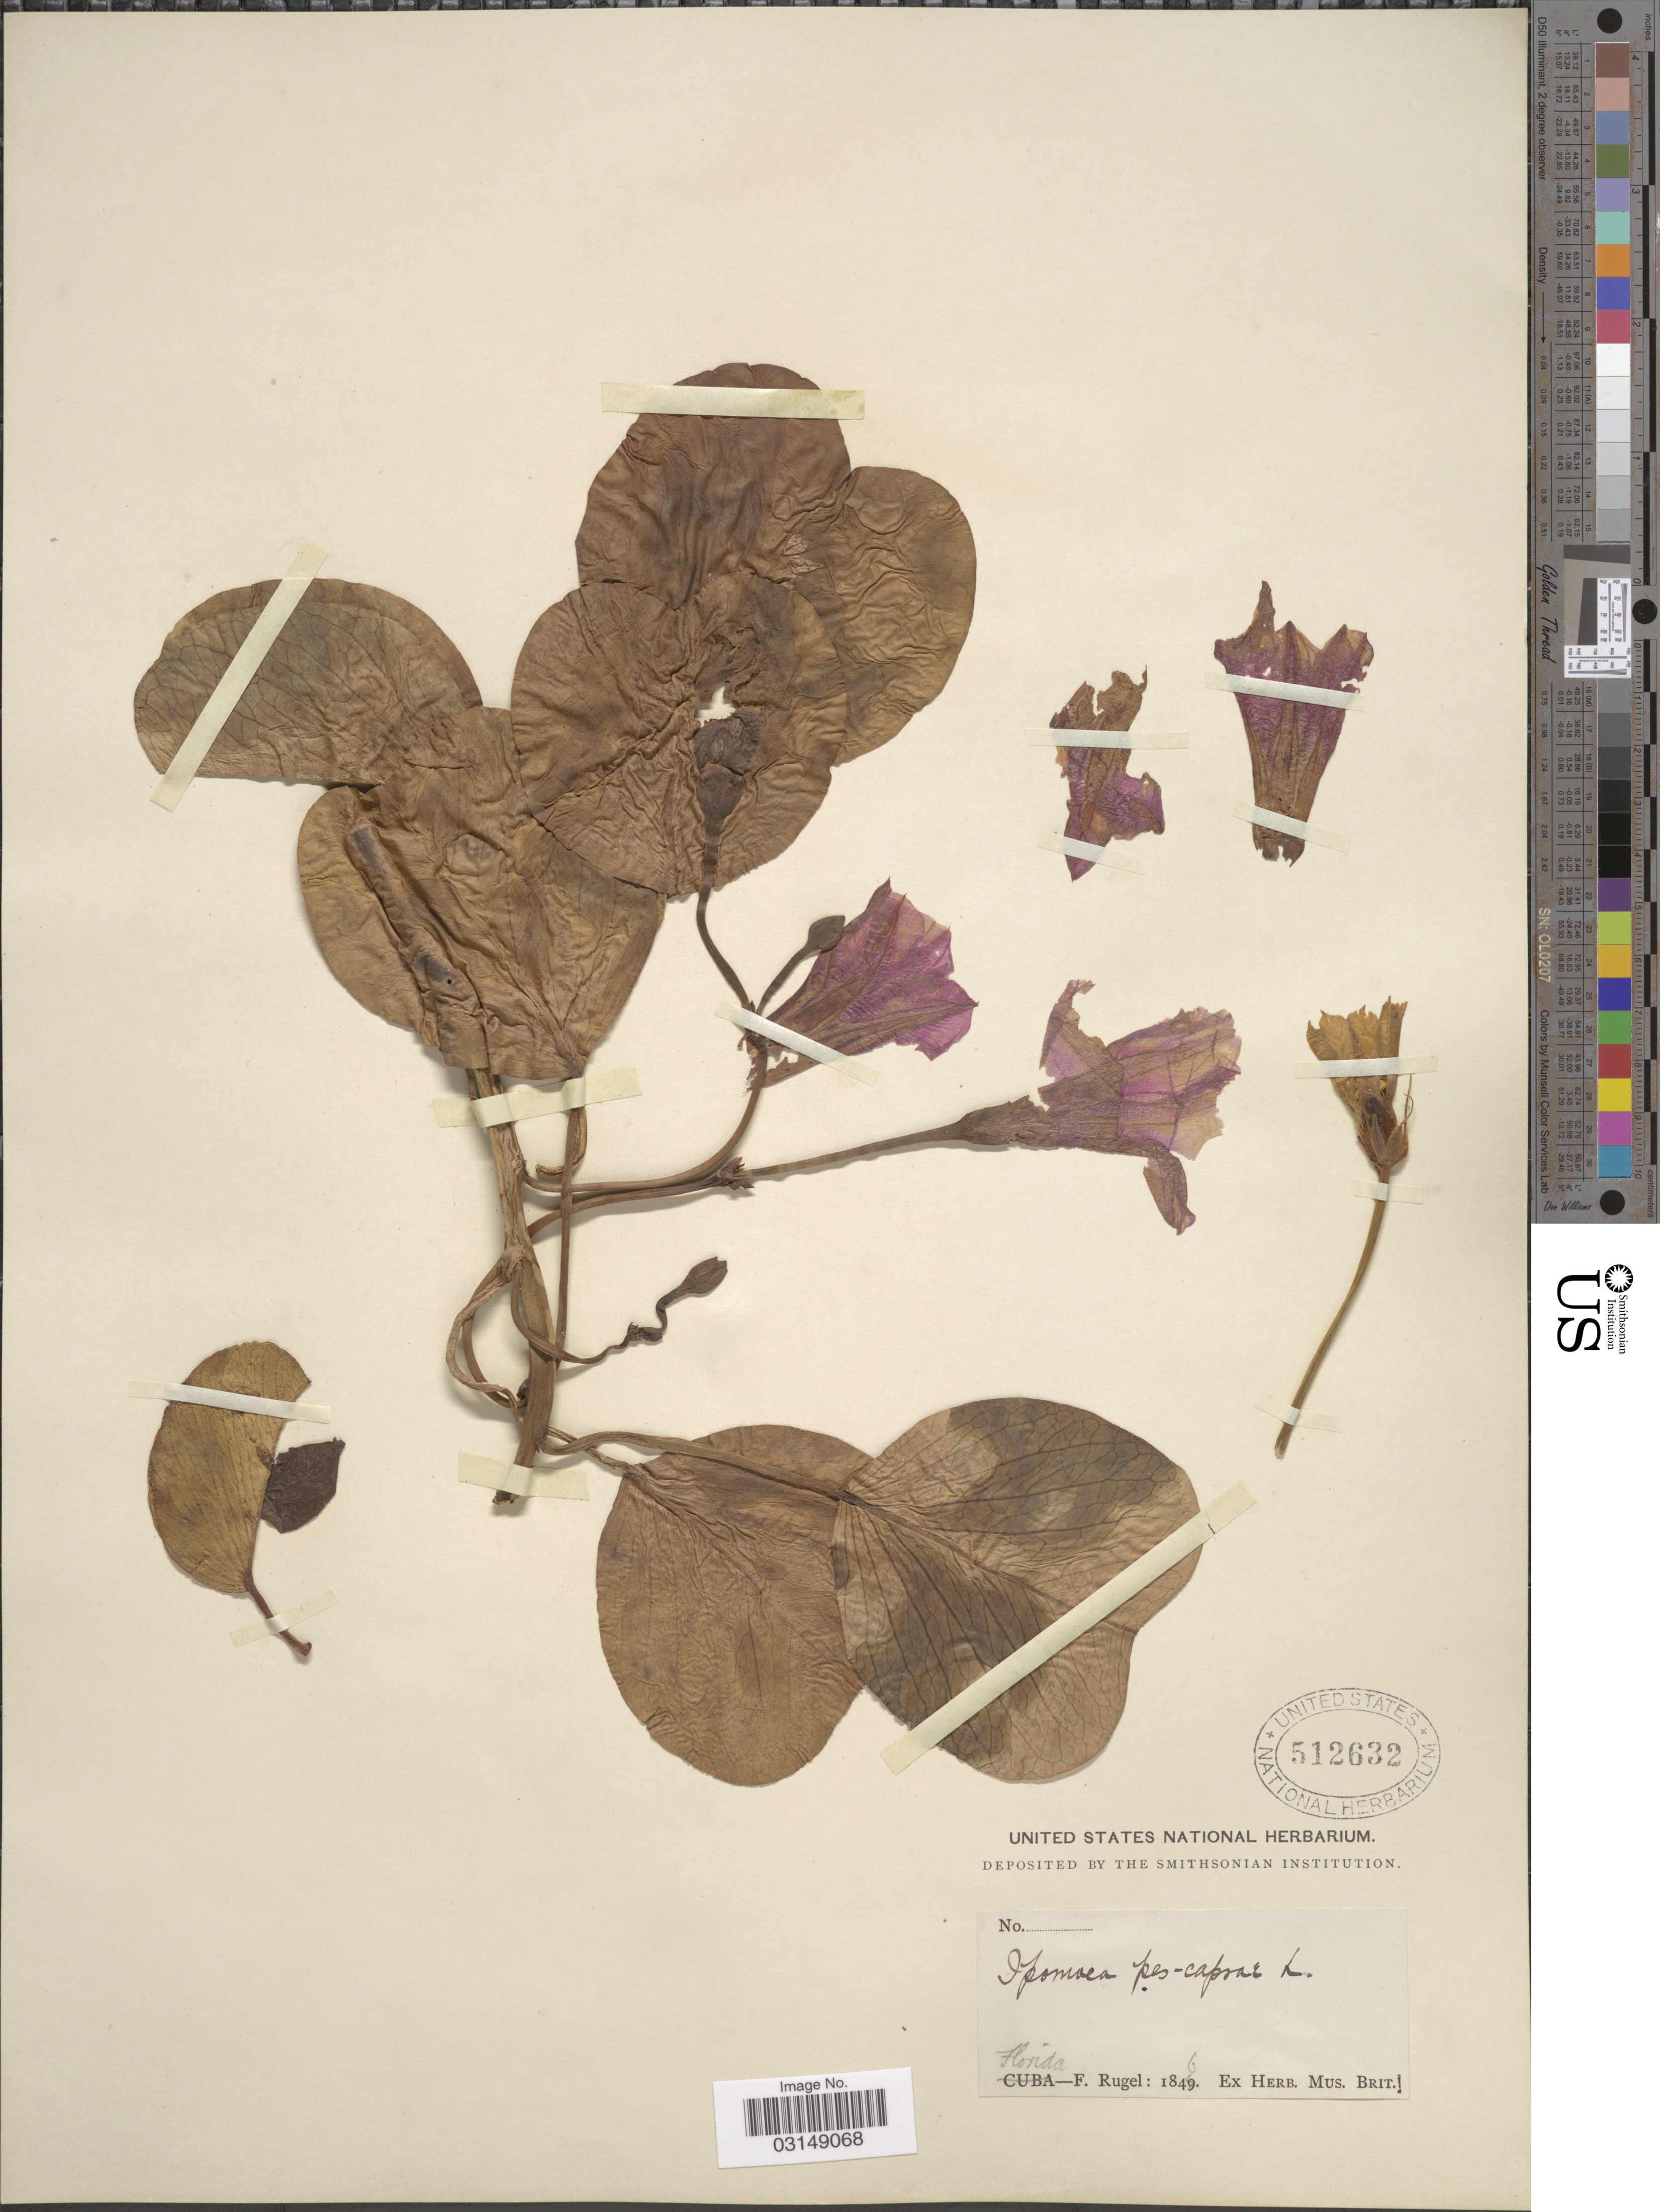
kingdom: Plantae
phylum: Tracheophyta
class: Magnoliopsida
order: Solanales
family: Convolvulaceae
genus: Ipomoea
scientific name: Ipomoea pes-caprae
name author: (L.) R. Br.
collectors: F. Rugel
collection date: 1846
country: United States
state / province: Florida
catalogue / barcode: US 512632